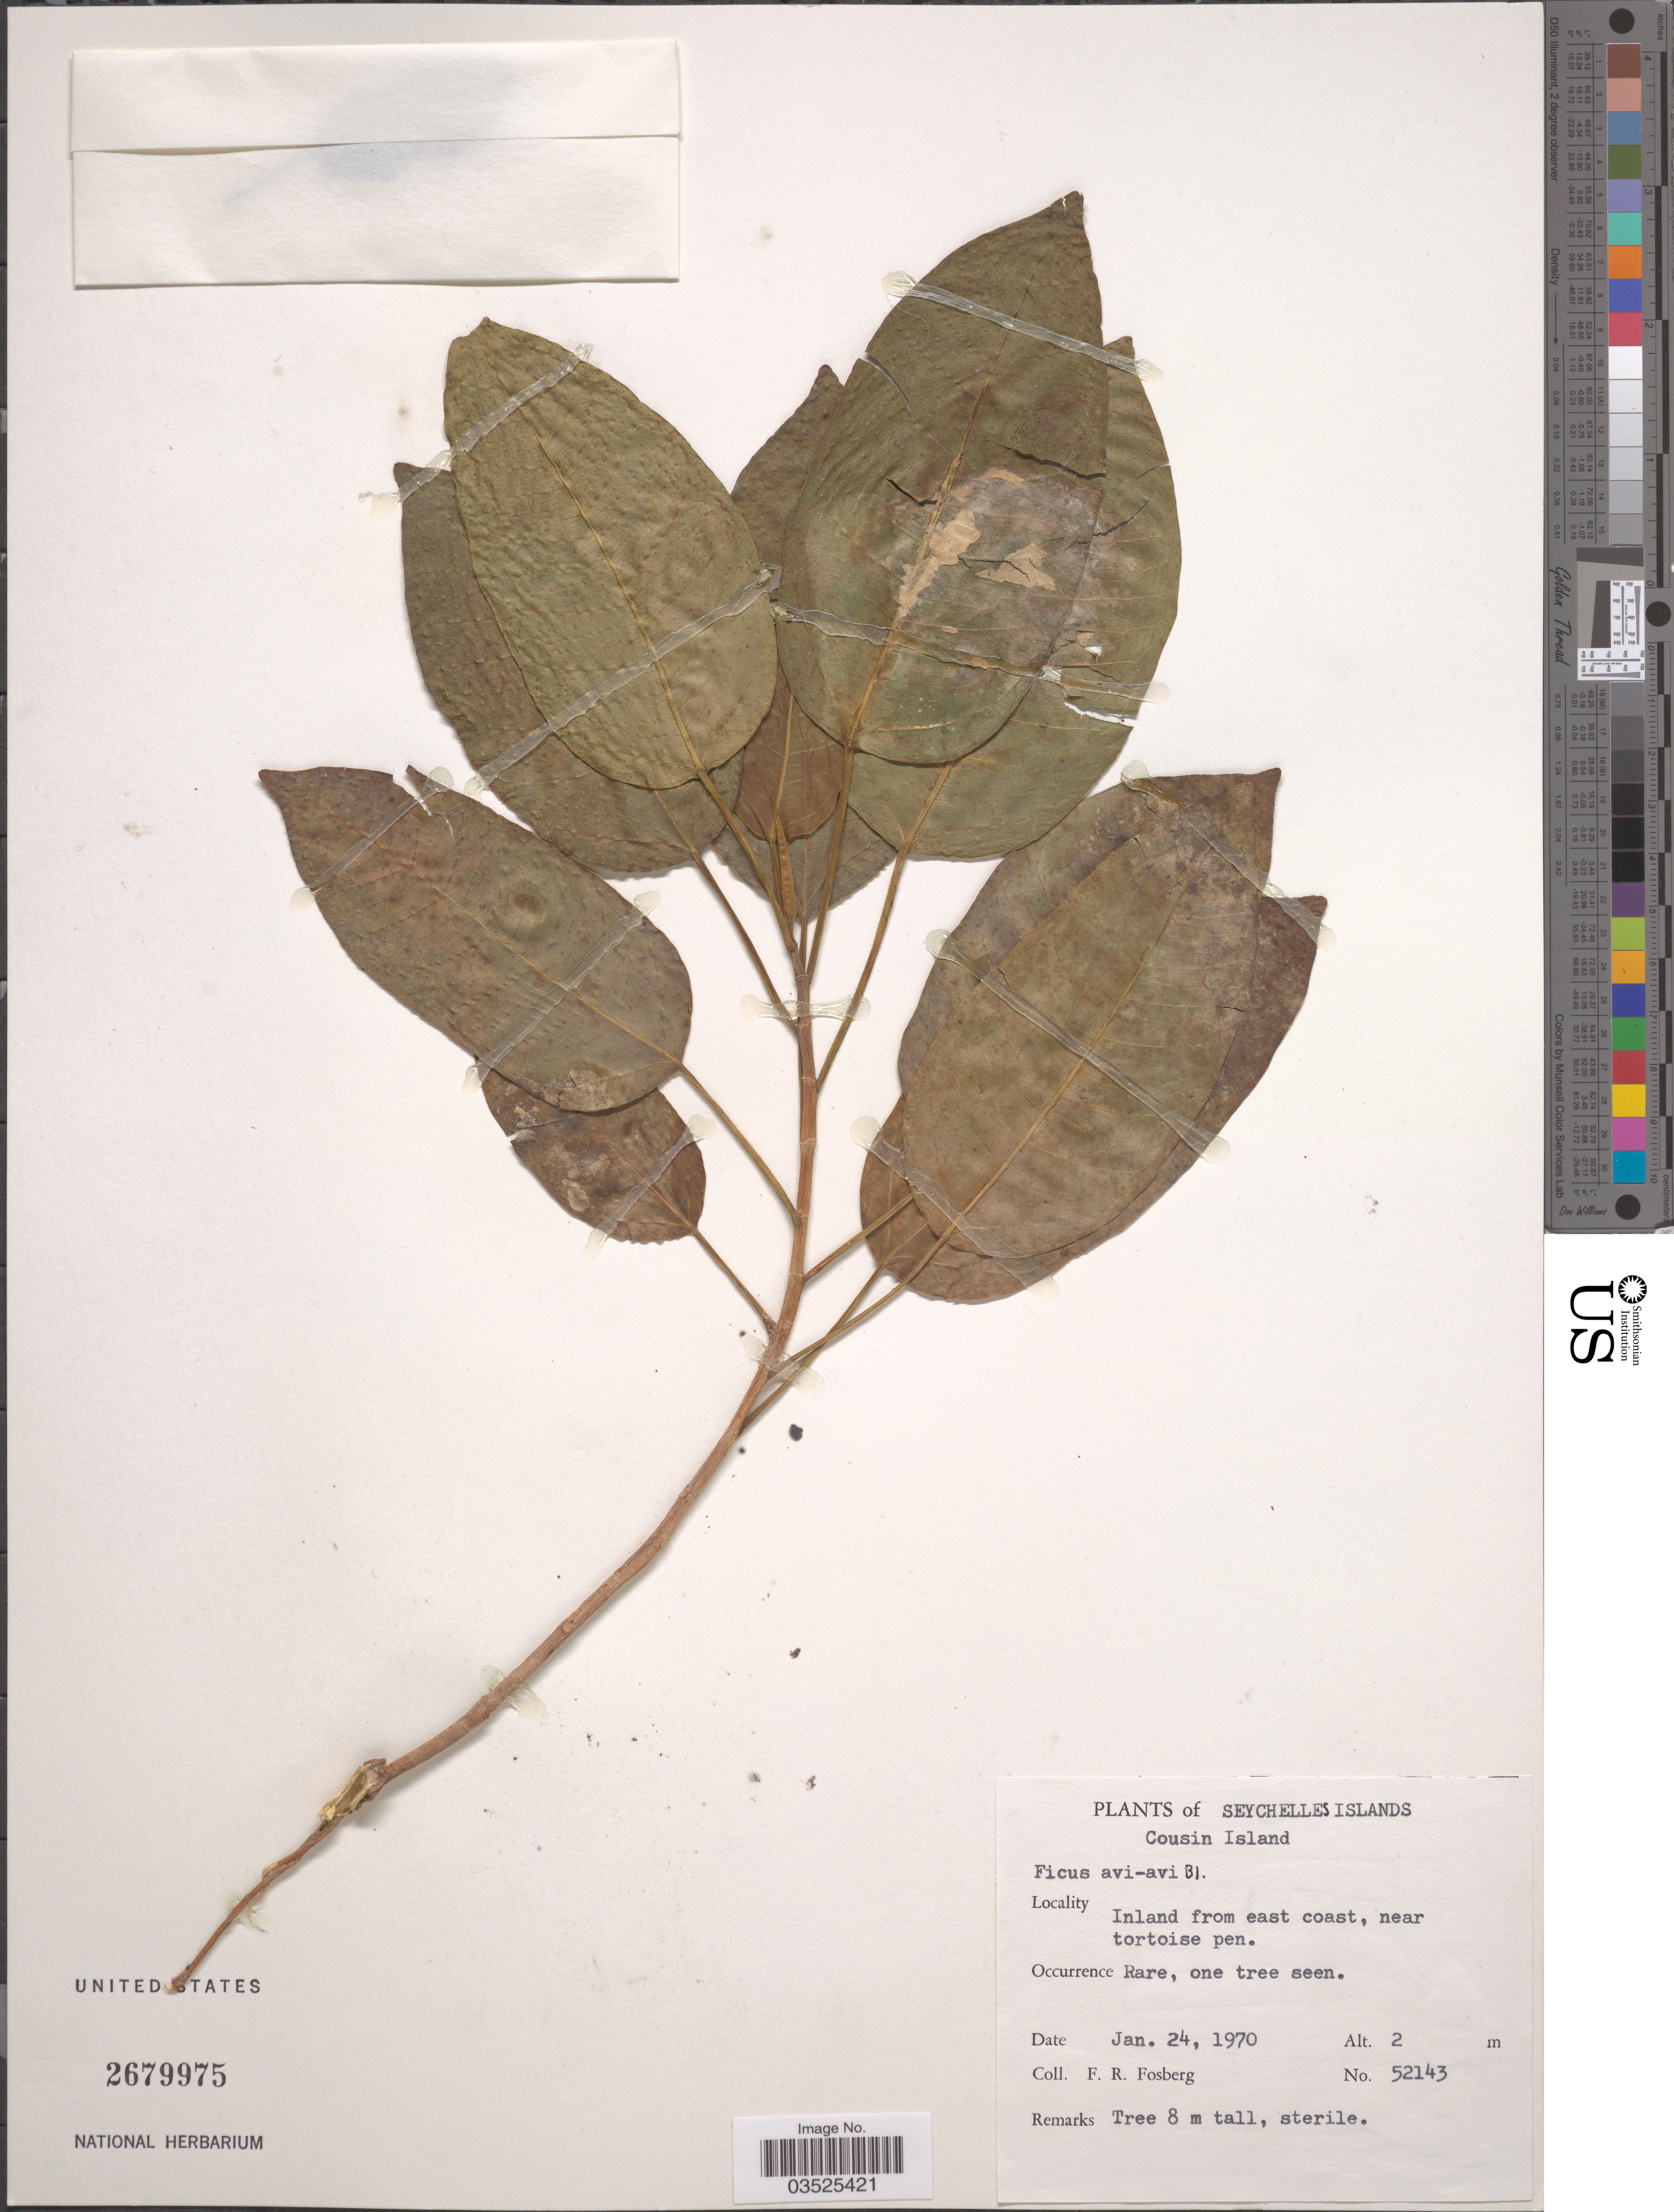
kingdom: Plantae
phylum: Tracheophyta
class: Magnoliopsida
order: Rosales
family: Moraceae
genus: Ficus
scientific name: Ficus avi-avi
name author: Blume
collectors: F. R. Fosberg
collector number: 52143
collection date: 1970-01-24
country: Seychelles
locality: Seychelles Islands, Cousin Island. Inland from east coast, near tortoise pen.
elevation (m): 2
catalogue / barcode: US 2679975